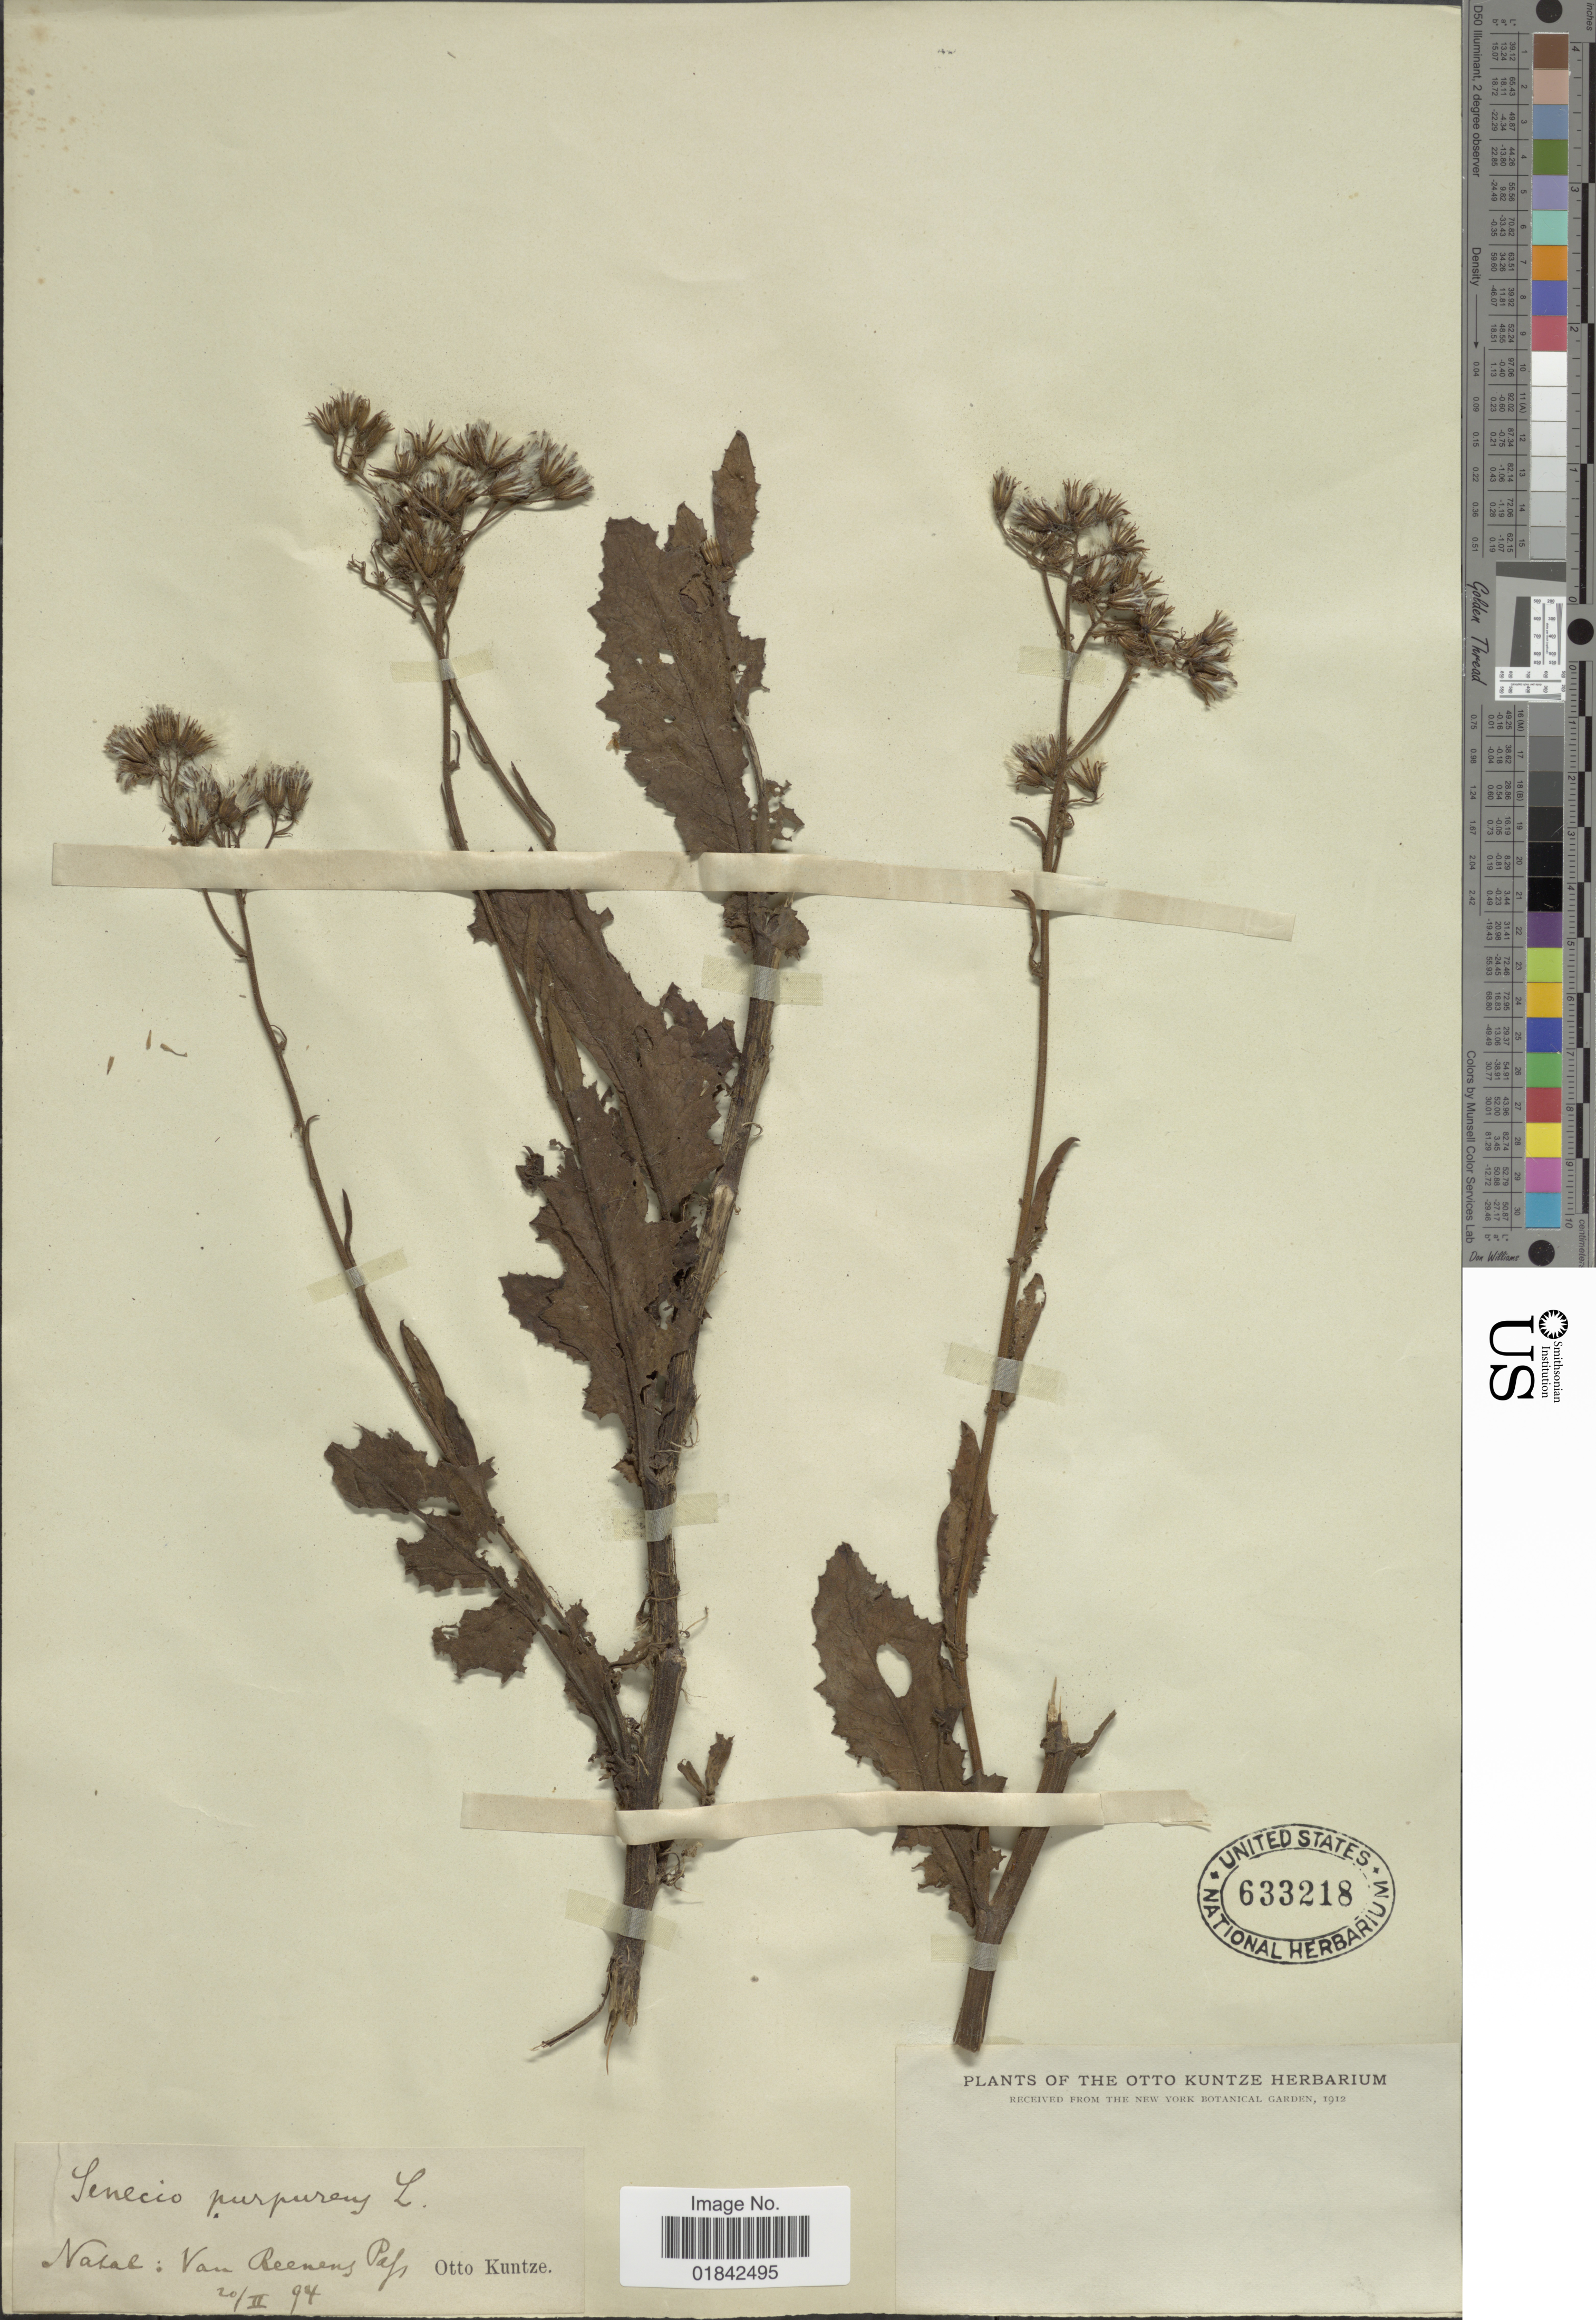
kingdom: Plantae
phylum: Tracheophyta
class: Magnoliopsida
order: Asterales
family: Asteraceae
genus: Senecio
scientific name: Senecio purpureus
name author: L.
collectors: C.E.O. Kuntze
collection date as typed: Transcribed d/m/y: 20/2/94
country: South Africa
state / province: KwaZulu-Natal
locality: Natal: Van Reenenspas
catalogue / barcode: US 633218